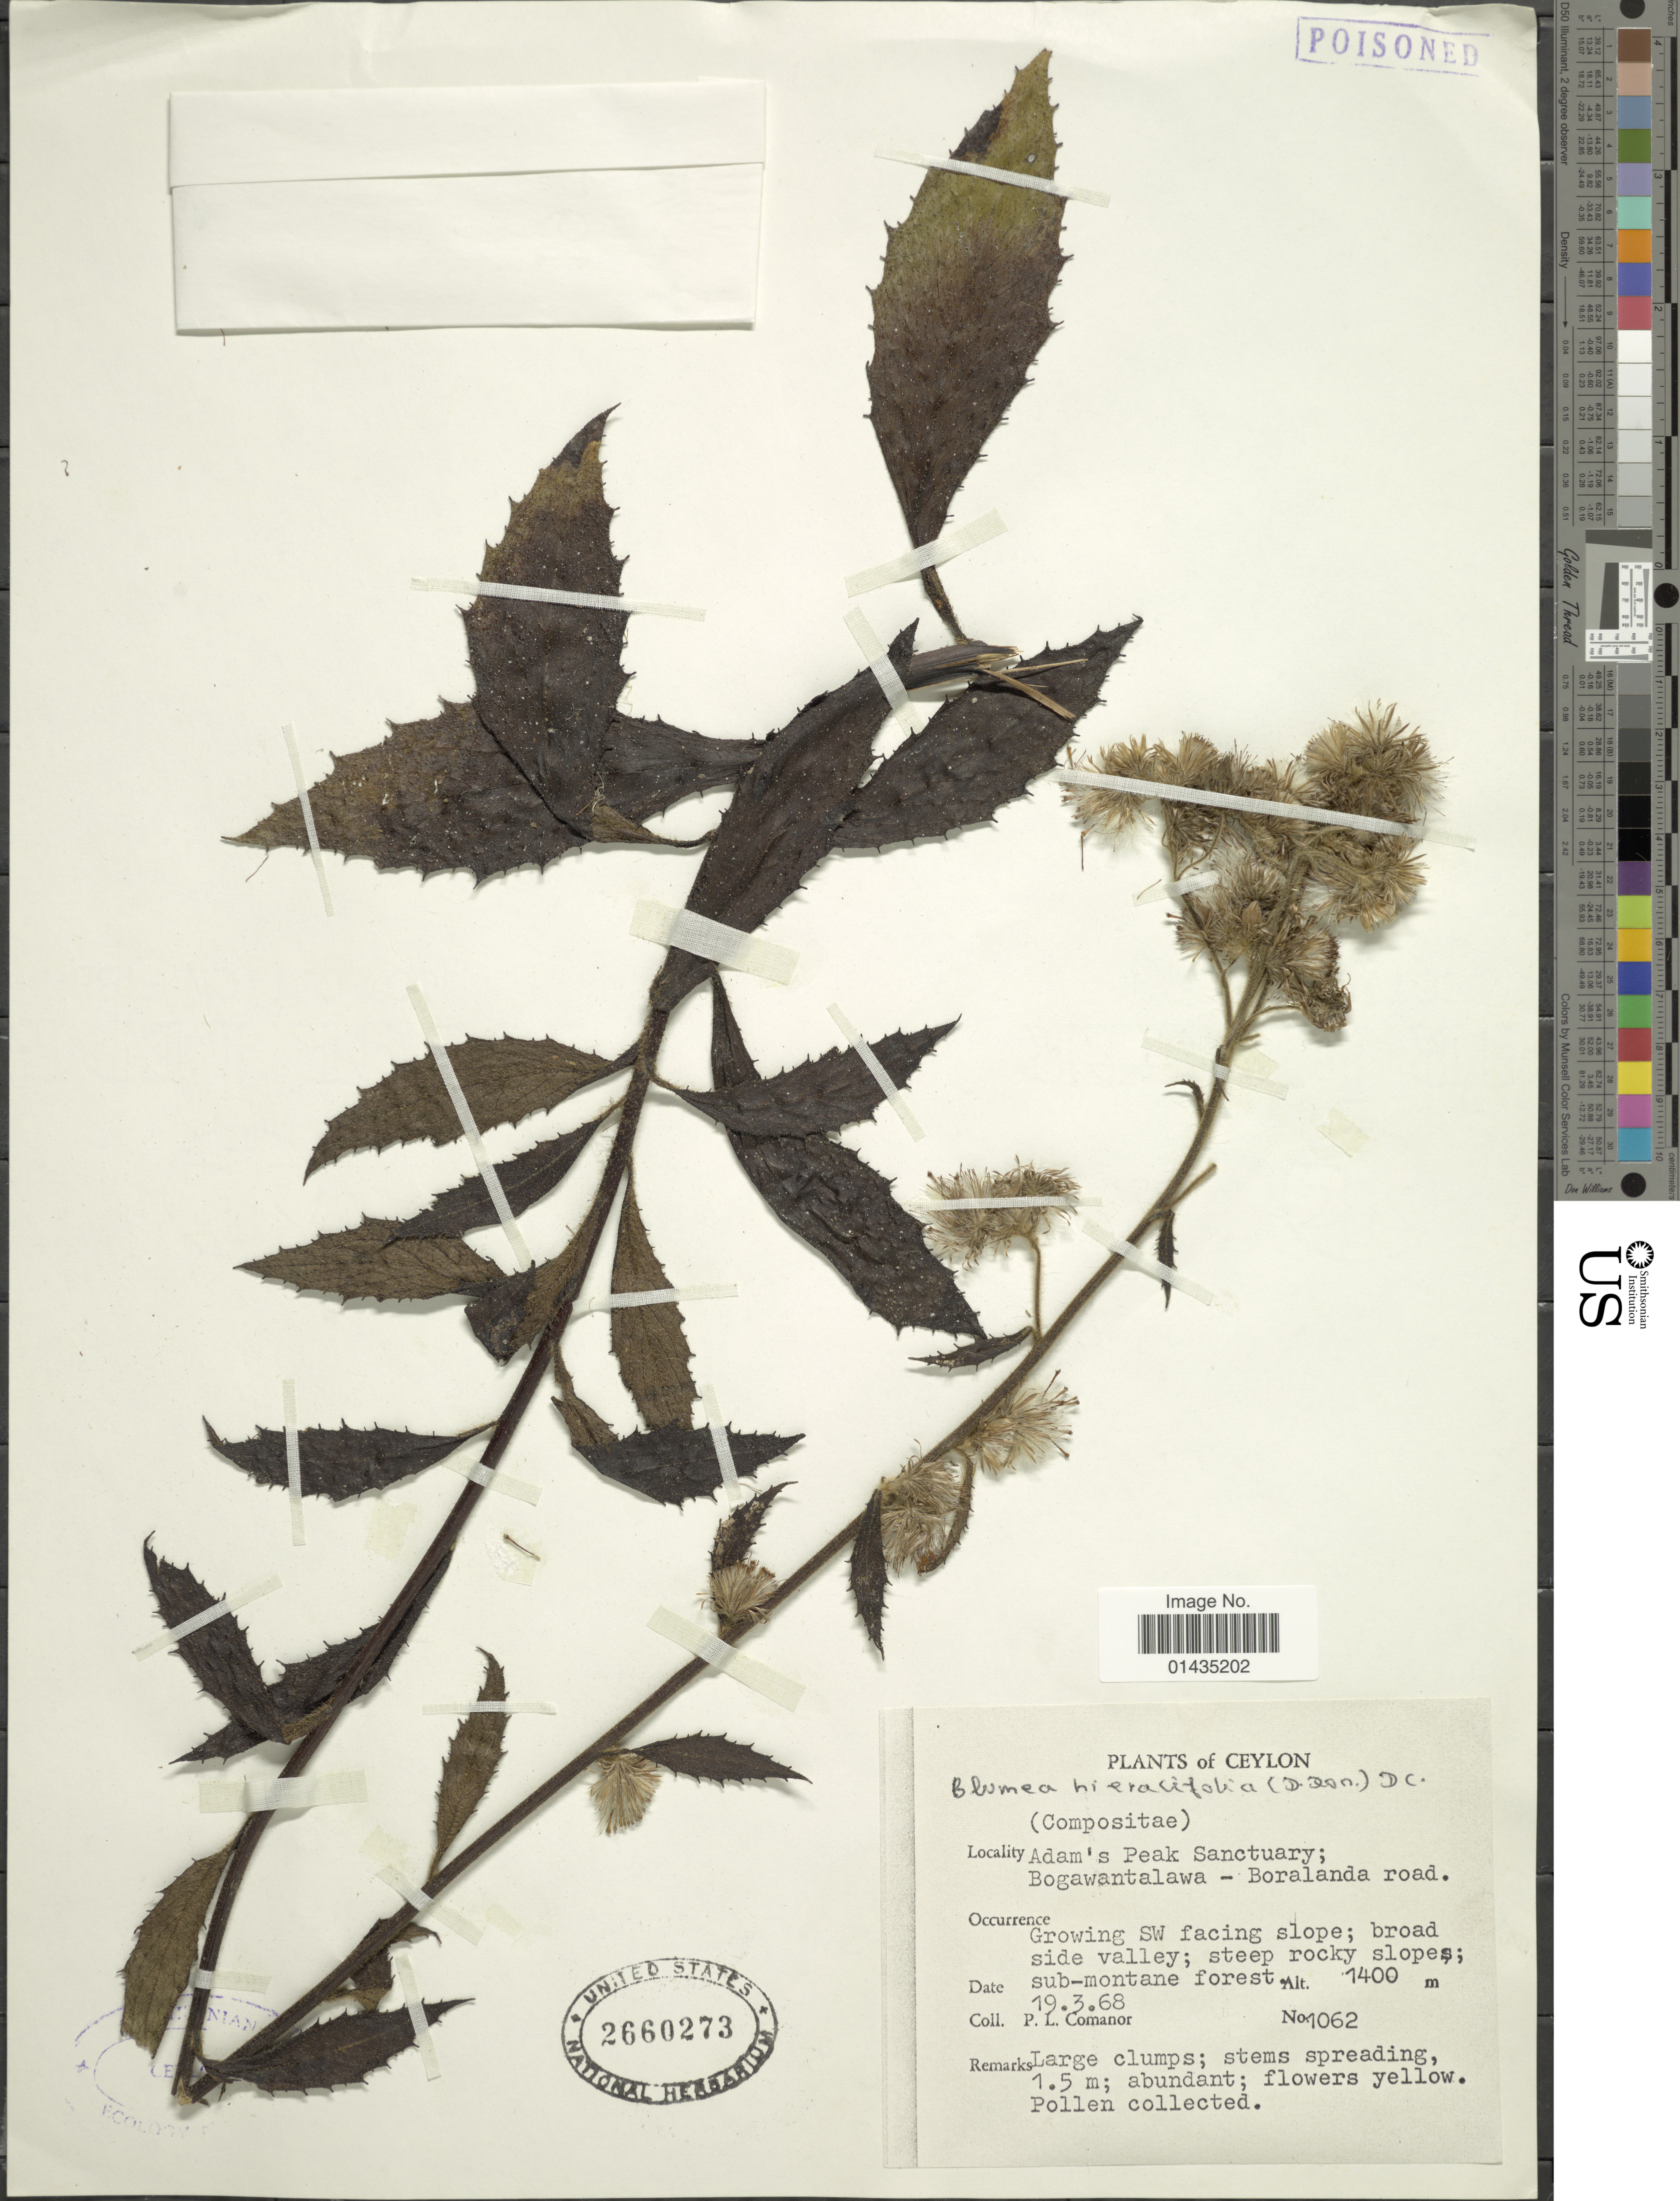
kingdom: Plantae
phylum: Tracheophyta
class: Magnoliopsida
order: Asterales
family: Asteraceae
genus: Blumea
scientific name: Blumea hieraciifolia var. flexuosa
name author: (C.B. Clarke) Randeria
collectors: P. Comanor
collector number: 1062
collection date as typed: Transcribed d/m/y: 19/3/68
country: Sri Lanka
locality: Ceylon, Adam's Peak Sanctuary, Bogawantalawa-Boralanda road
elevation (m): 1400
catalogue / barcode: US 2660273